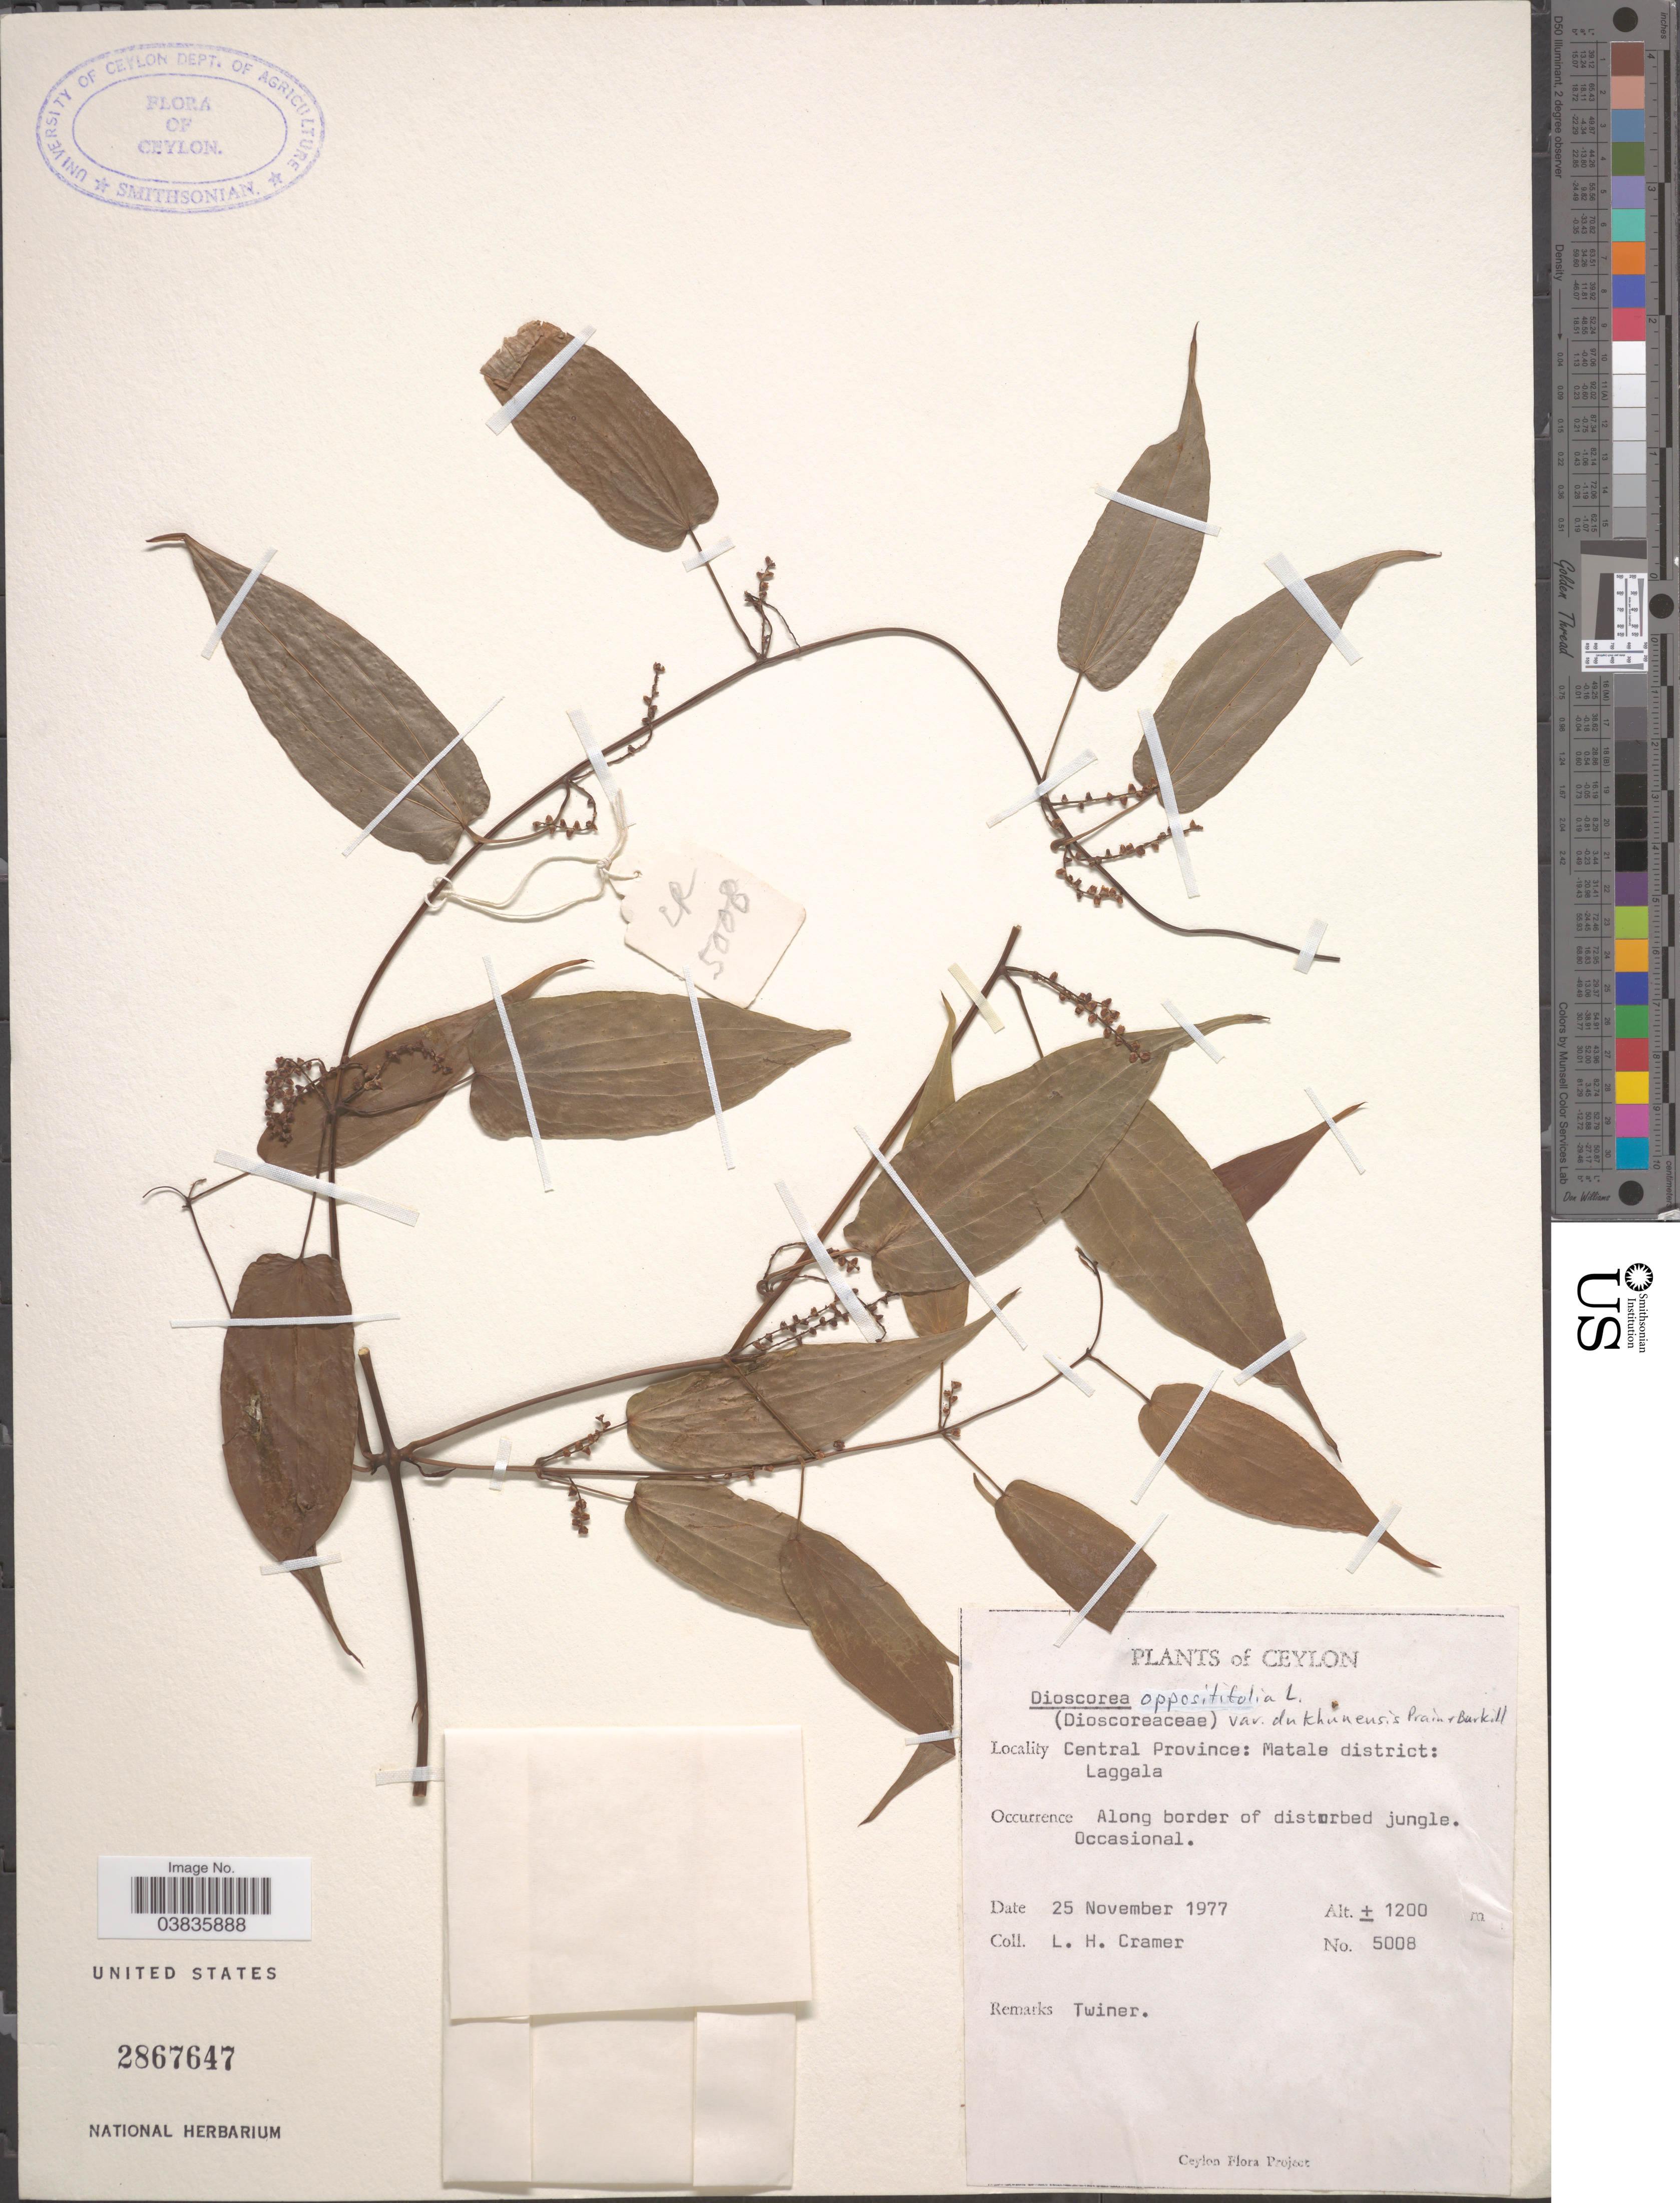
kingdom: Plantae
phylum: Tracheophyta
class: Liliopsida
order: Dioscoreales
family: Dioscoreaceae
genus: Dioscorea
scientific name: Dioscorea oppositifolia var. dukhunensis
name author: Prain & Burkill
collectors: L. H. Cramer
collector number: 5008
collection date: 1977-11-25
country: Sri Lanka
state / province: Central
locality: Ceylon. Central Province: Matale district: Laggala.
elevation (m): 1200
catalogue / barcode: US 2867647